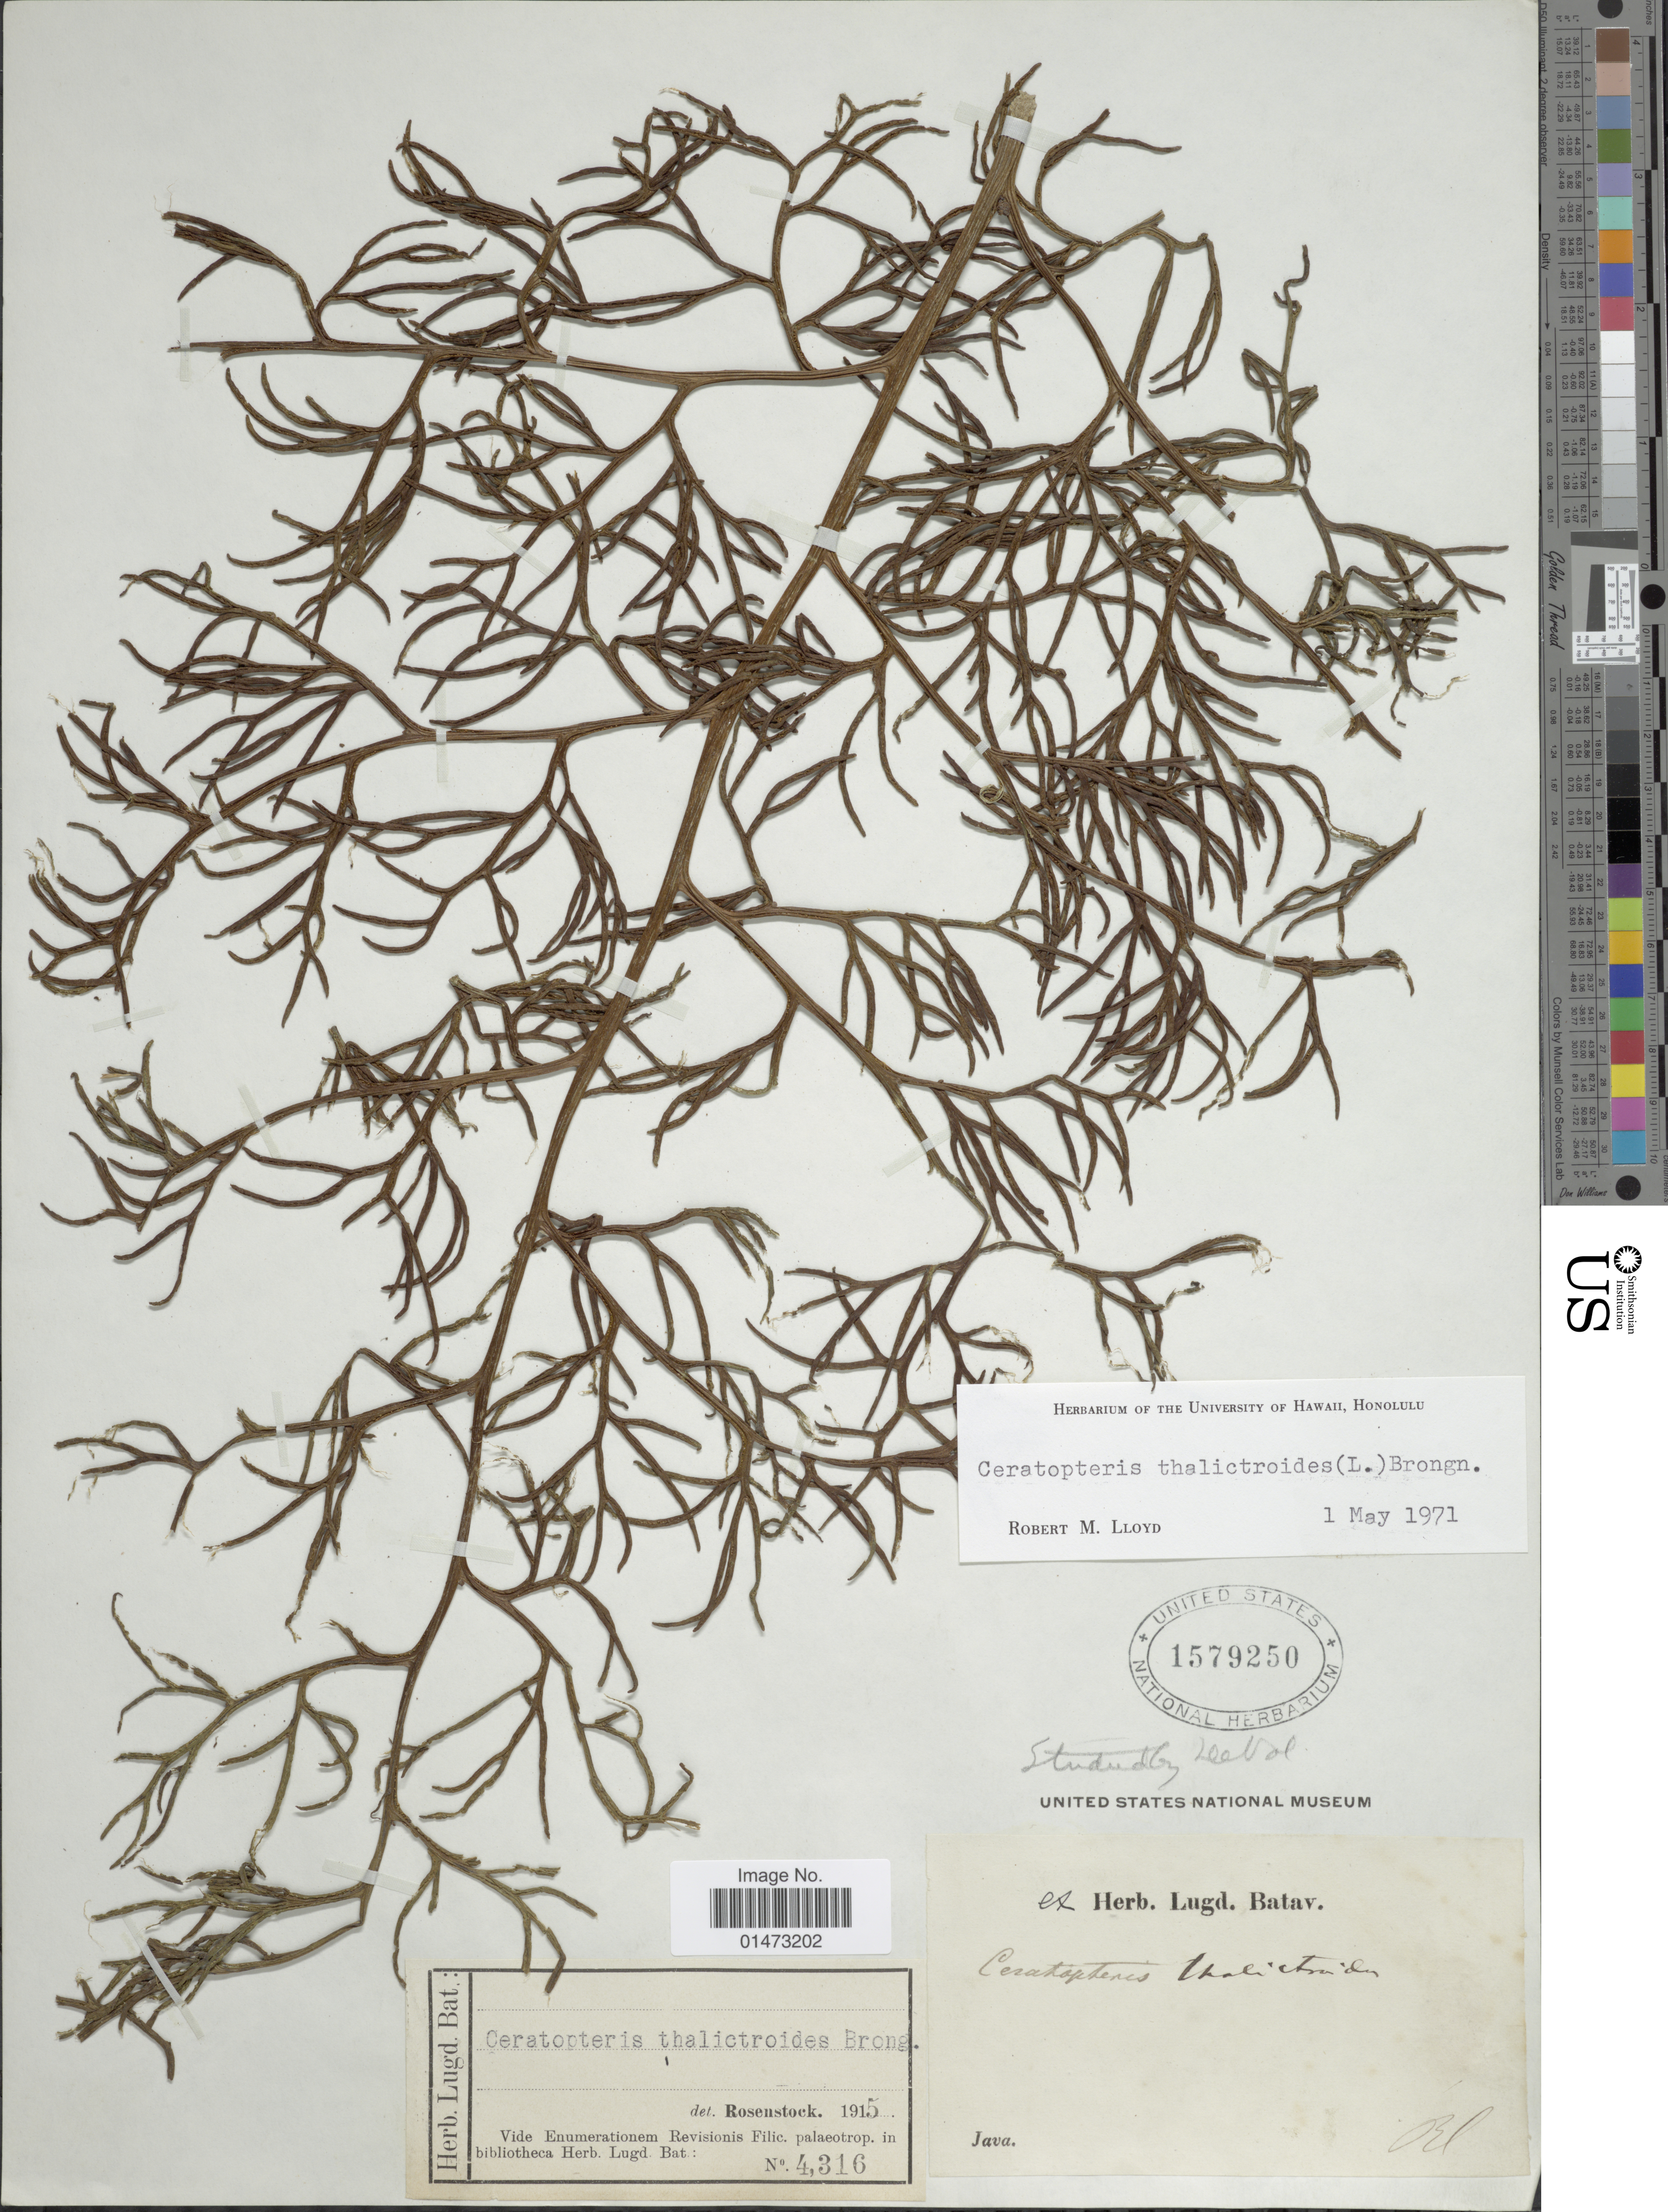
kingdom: Plantae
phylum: Tracheophyta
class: Polypodiopsida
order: Polypodiales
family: Pteridaceae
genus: Ceratopteris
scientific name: Ceratopteris thalictroides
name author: (L.) Brongn.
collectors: Bl.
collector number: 4316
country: Indonesia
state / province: Java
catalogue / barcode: US 1579250